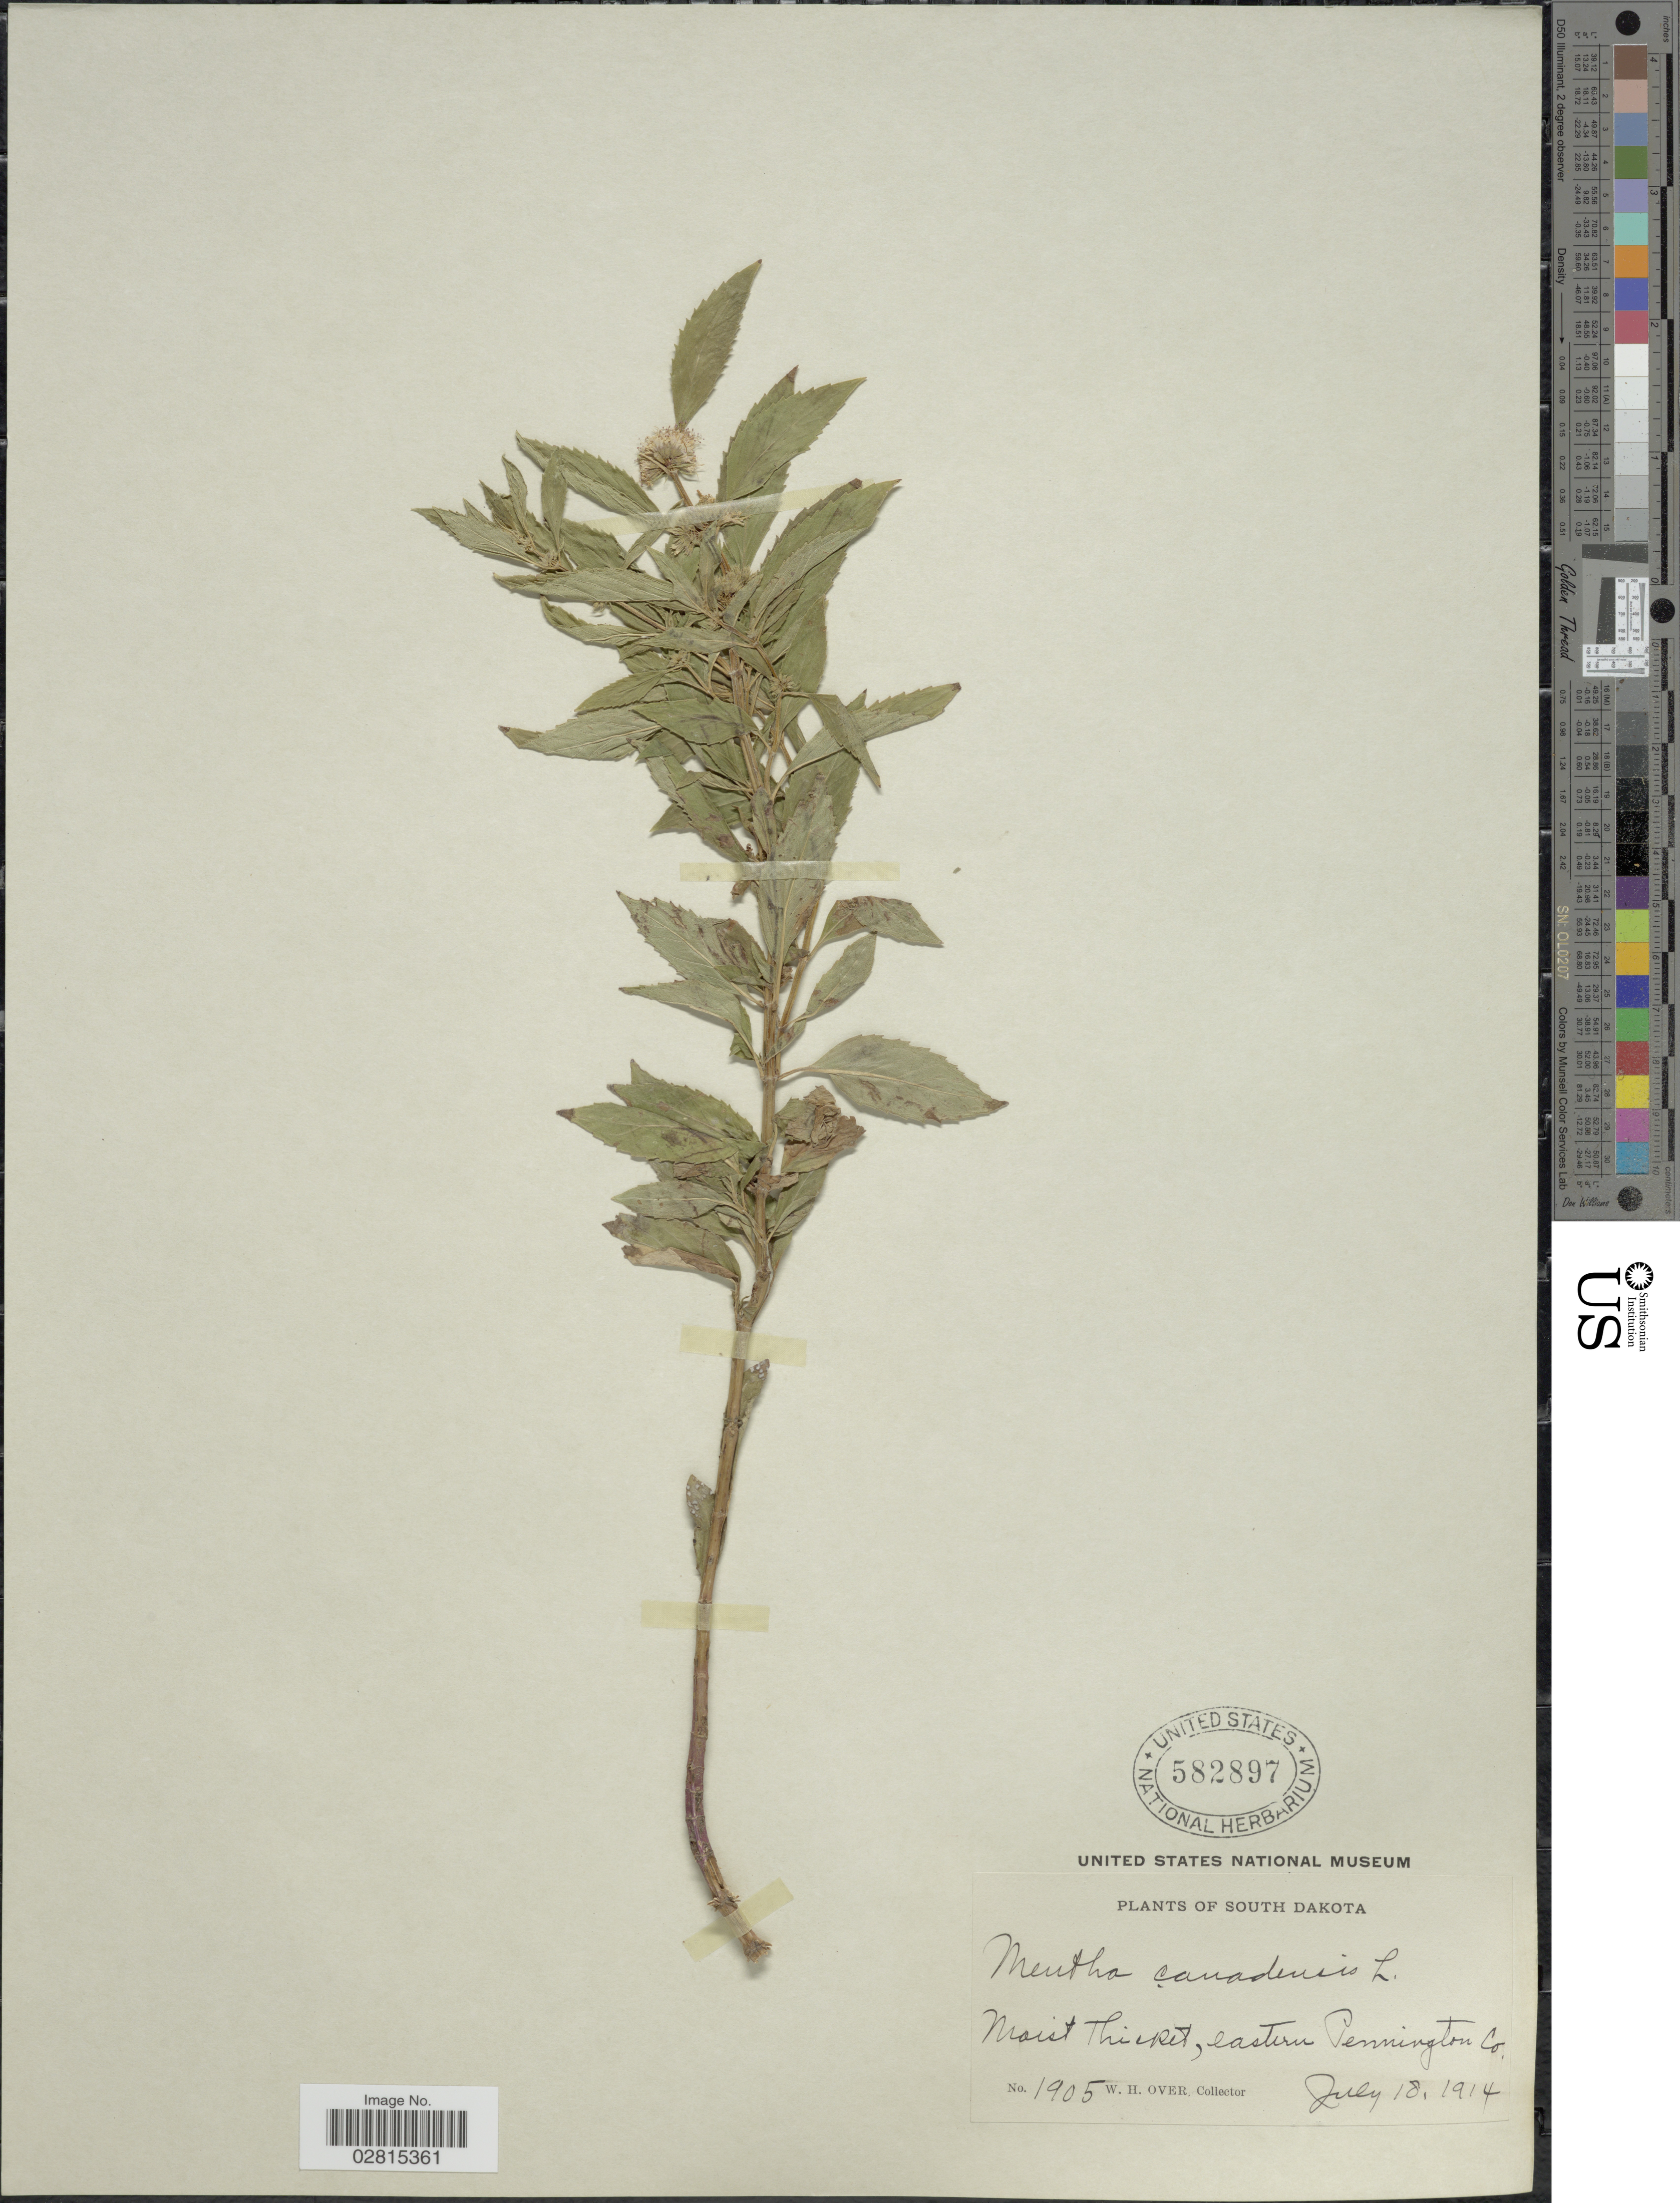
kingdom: Plantae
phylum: Tracheophyta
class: Magnoliopsida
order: Lamiales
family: Lamiaceae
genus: Mentha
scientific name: Mentha canadensis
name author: L.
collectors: W. Over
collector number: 1905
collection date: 1914-07-18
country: United States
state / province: South Dakota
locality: Moist thicket, eastern Pennington Co.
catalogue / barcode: US 582897